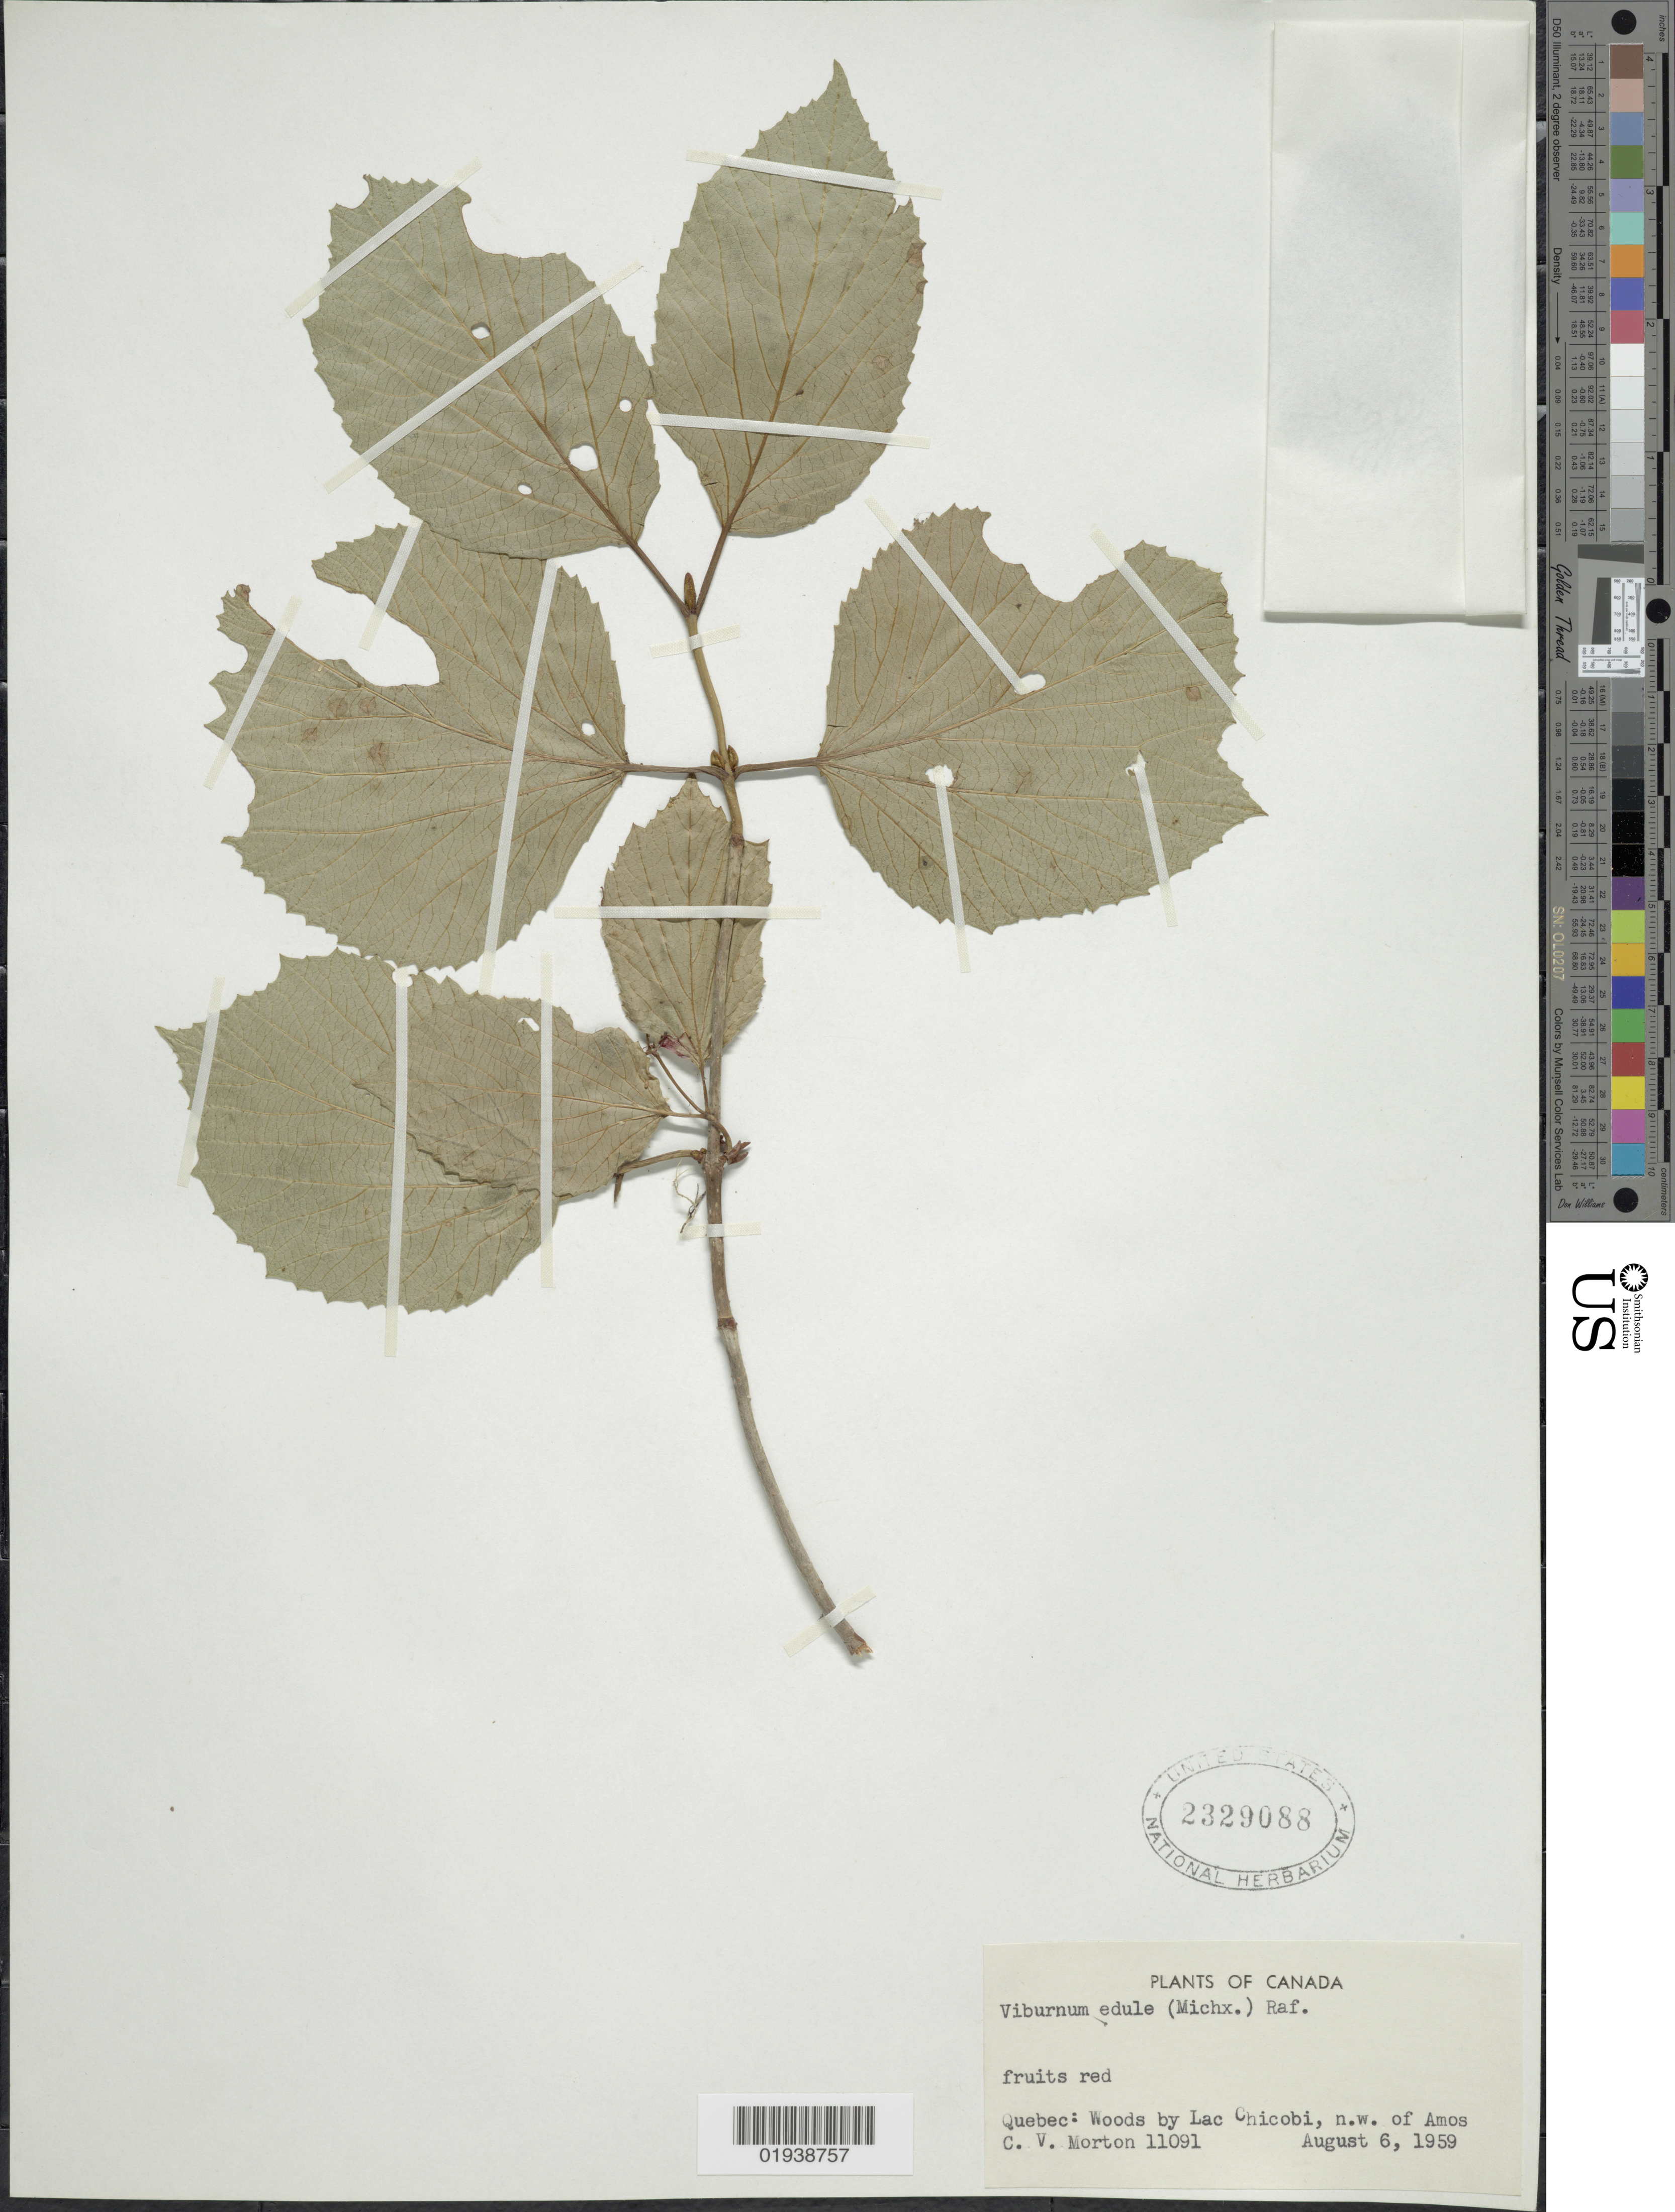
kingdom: Plantae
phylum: Tracheophyta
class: Magnoliopsida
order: Dipsacales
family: Viburnaceae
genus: Viburnum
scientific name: Viburnum edule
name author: (Michx.) Raf.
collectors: C. V. Morton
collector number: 11091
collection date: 1959-08-06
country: Canada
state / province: Quebec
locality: Woods by Lac Chicobi, n.w. of Amos.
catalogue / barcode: US 2329088